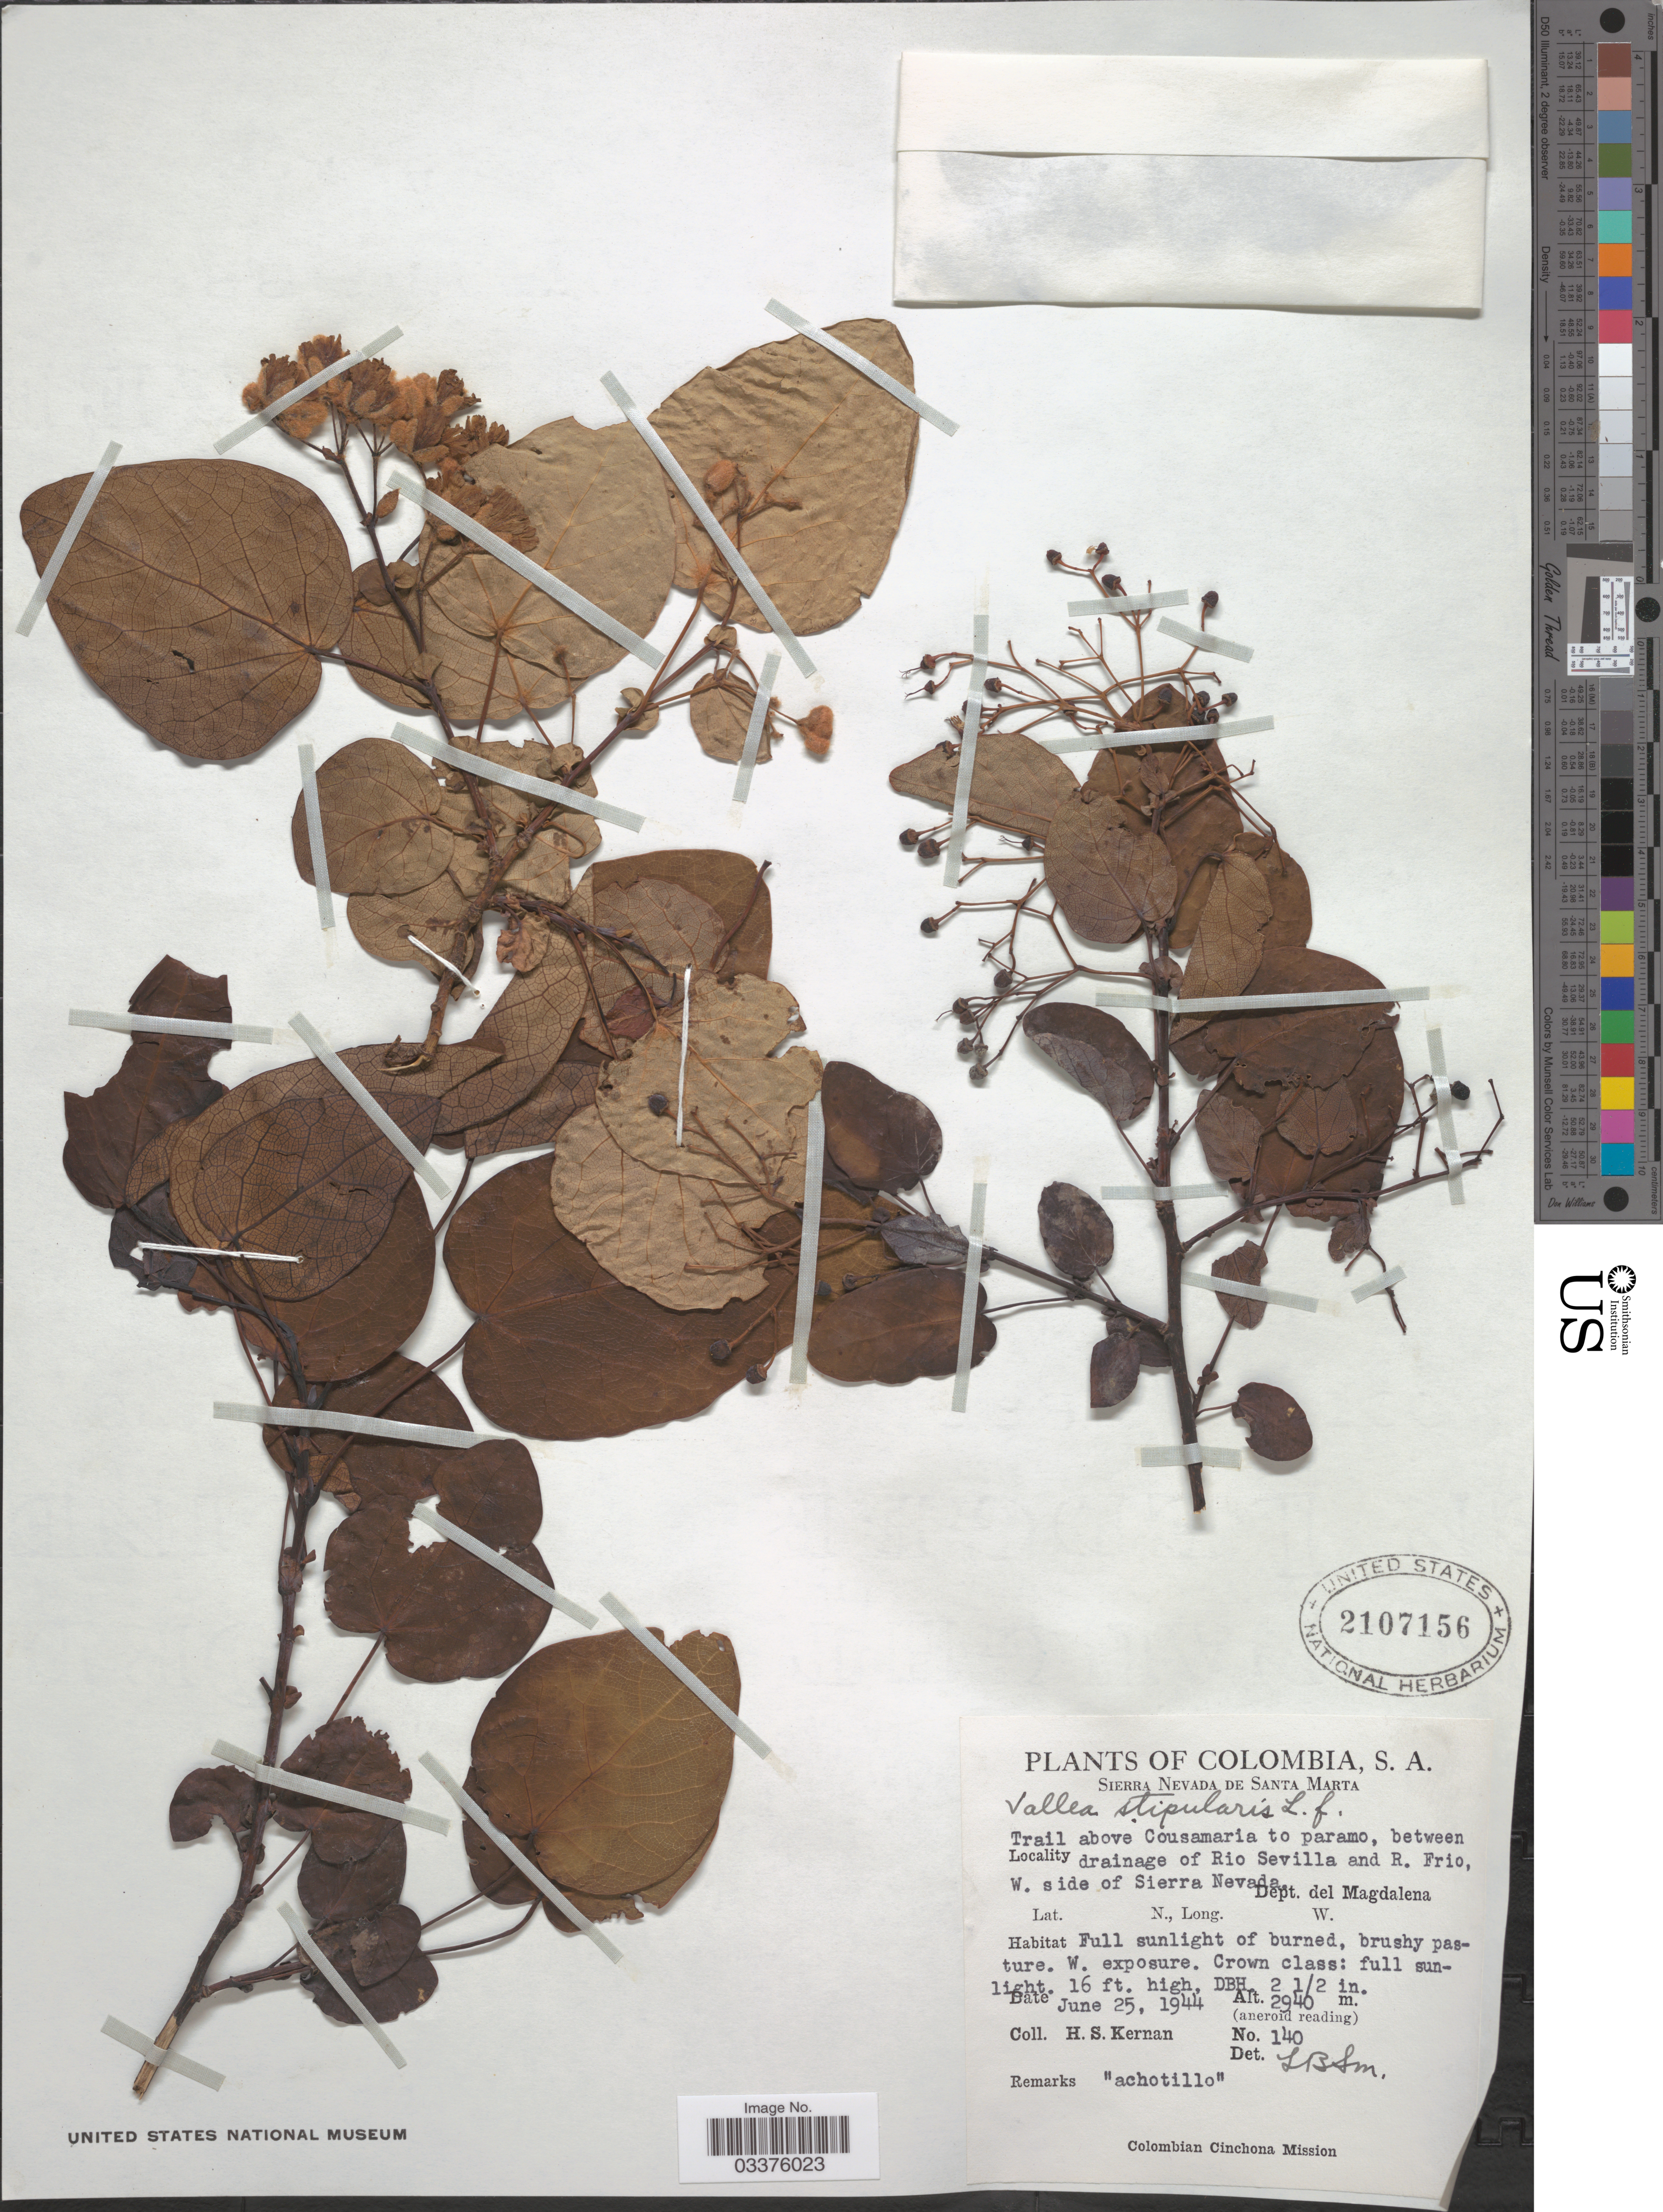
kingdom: Plantae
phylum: Tracheophyta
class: Magnoliopsida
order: Oxalidales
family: Elaeocarpaceae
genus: Vallea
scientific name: Vallea stipularis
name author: L. f.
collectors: H. Kernan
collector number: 140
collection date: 1944-06-25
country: Colombia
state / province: Magdalena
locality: Sierra Nevada de Santa Marta. Trail above Cousamaria to paramo, between drainage of Rio Sevilla and R. Frio, W. side of Sierra Nevada. Dept. del Magdalena.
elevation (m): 2940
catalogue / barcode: US 2107156